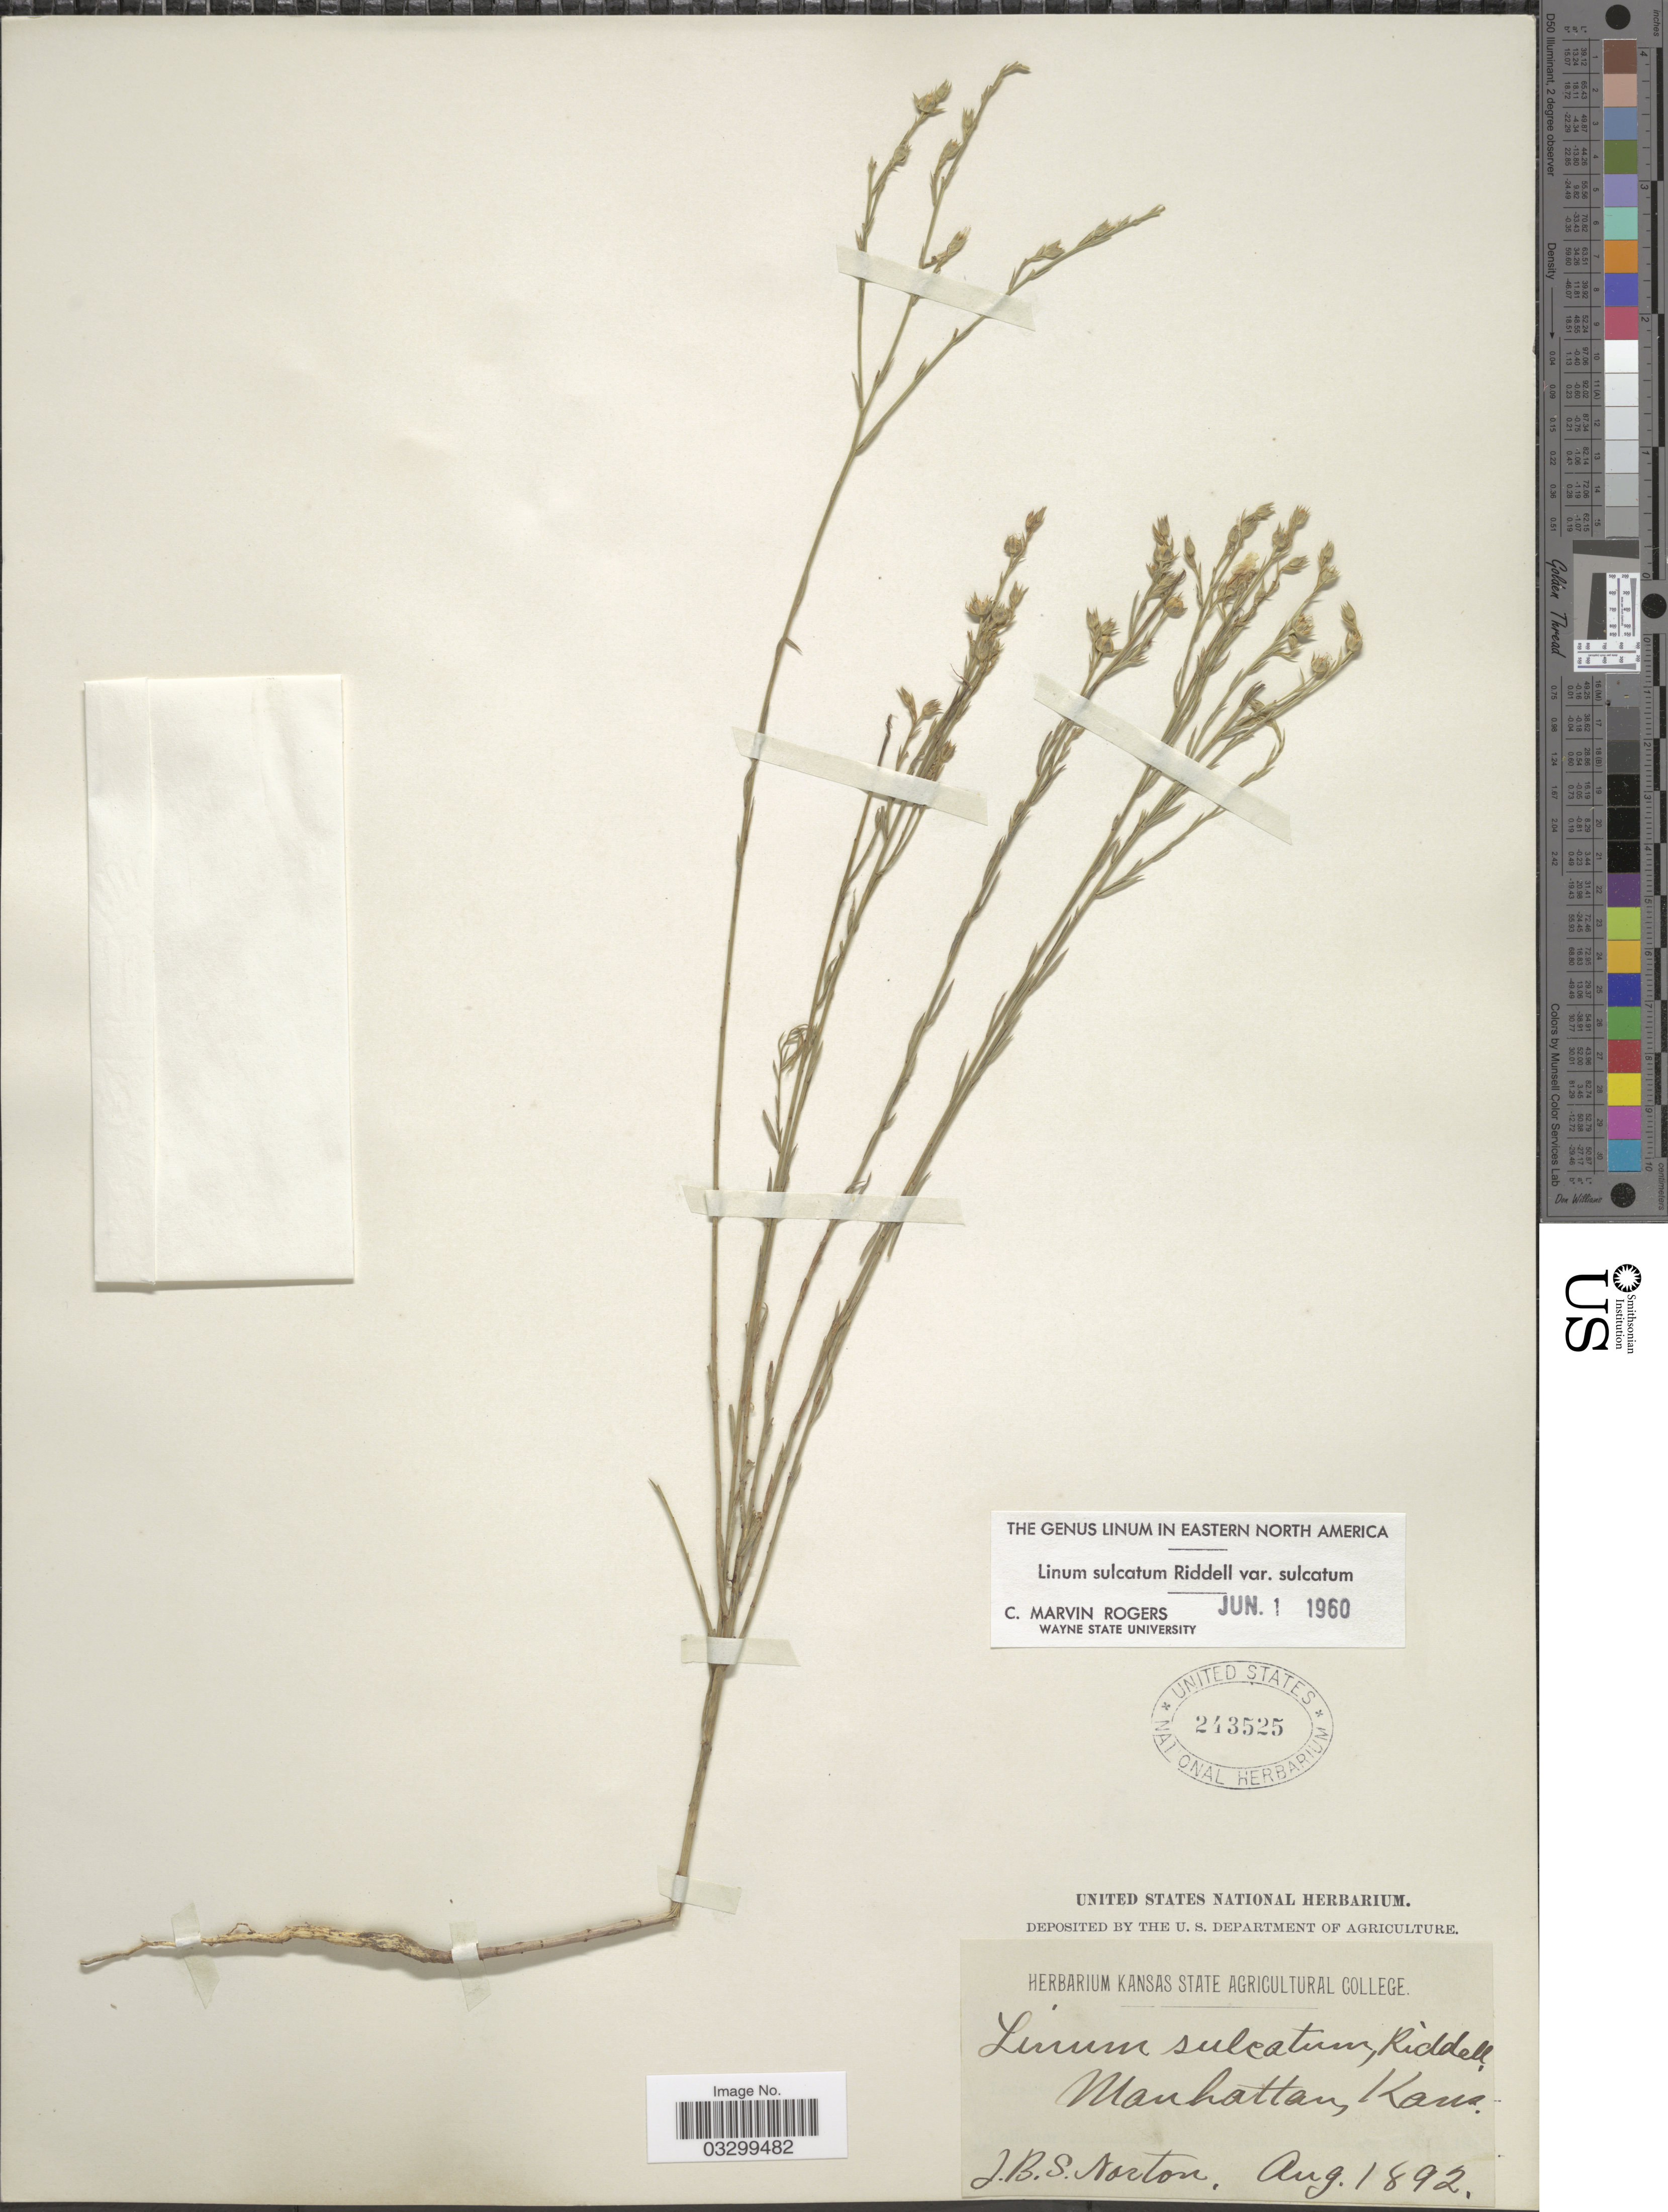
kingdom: Plantae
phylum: Tracheophyta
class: Magnoliopsida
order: Malpighiales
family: Linaceae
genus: Linum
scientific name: Linum sulcatum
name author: Riddell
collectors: J. B. S. Norton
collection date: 1892-08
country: United States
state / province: Kansas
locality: Manhattan.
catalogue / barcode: US 243525